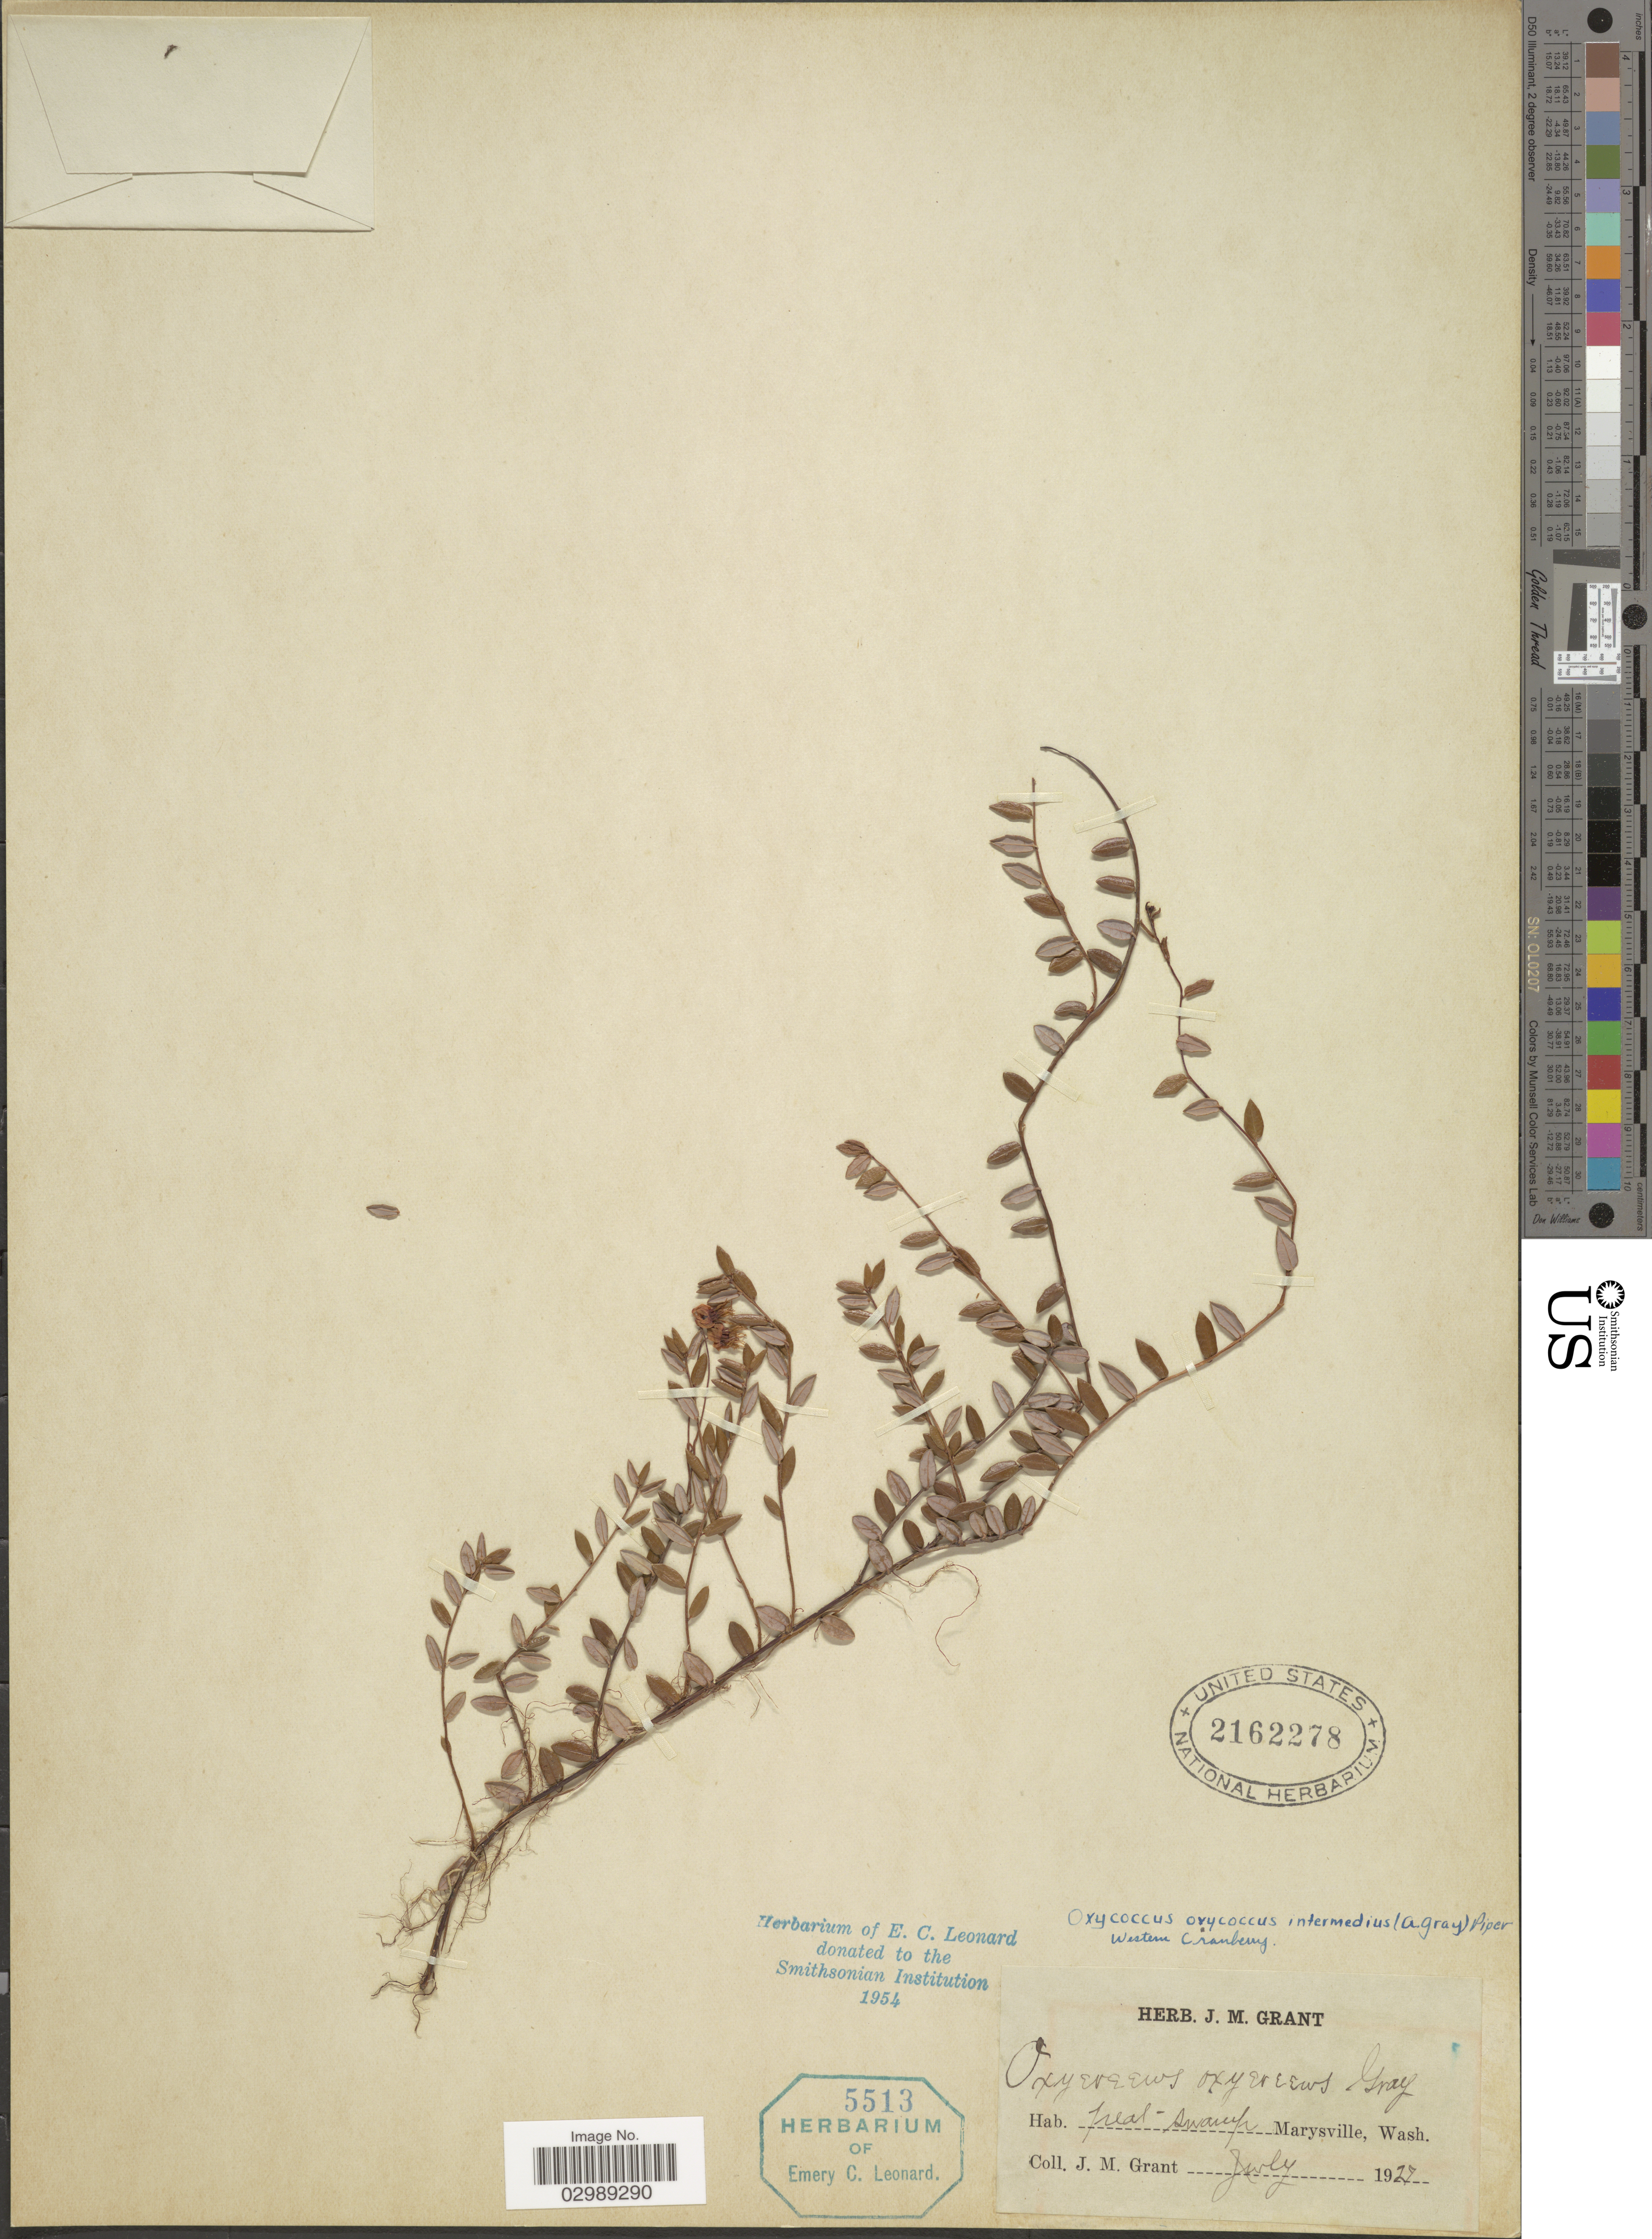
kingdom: Plantae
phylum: Tracheophyta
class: Magnoliopsida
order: Ericales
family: Ericaceae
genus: Vaccinium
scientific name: Vaccinium oxycoccos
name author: L.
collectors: J. M. Grant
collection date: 1927-07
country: United States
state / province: Washington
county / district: Snohomish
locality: Marysville.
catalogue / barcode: US 2162278